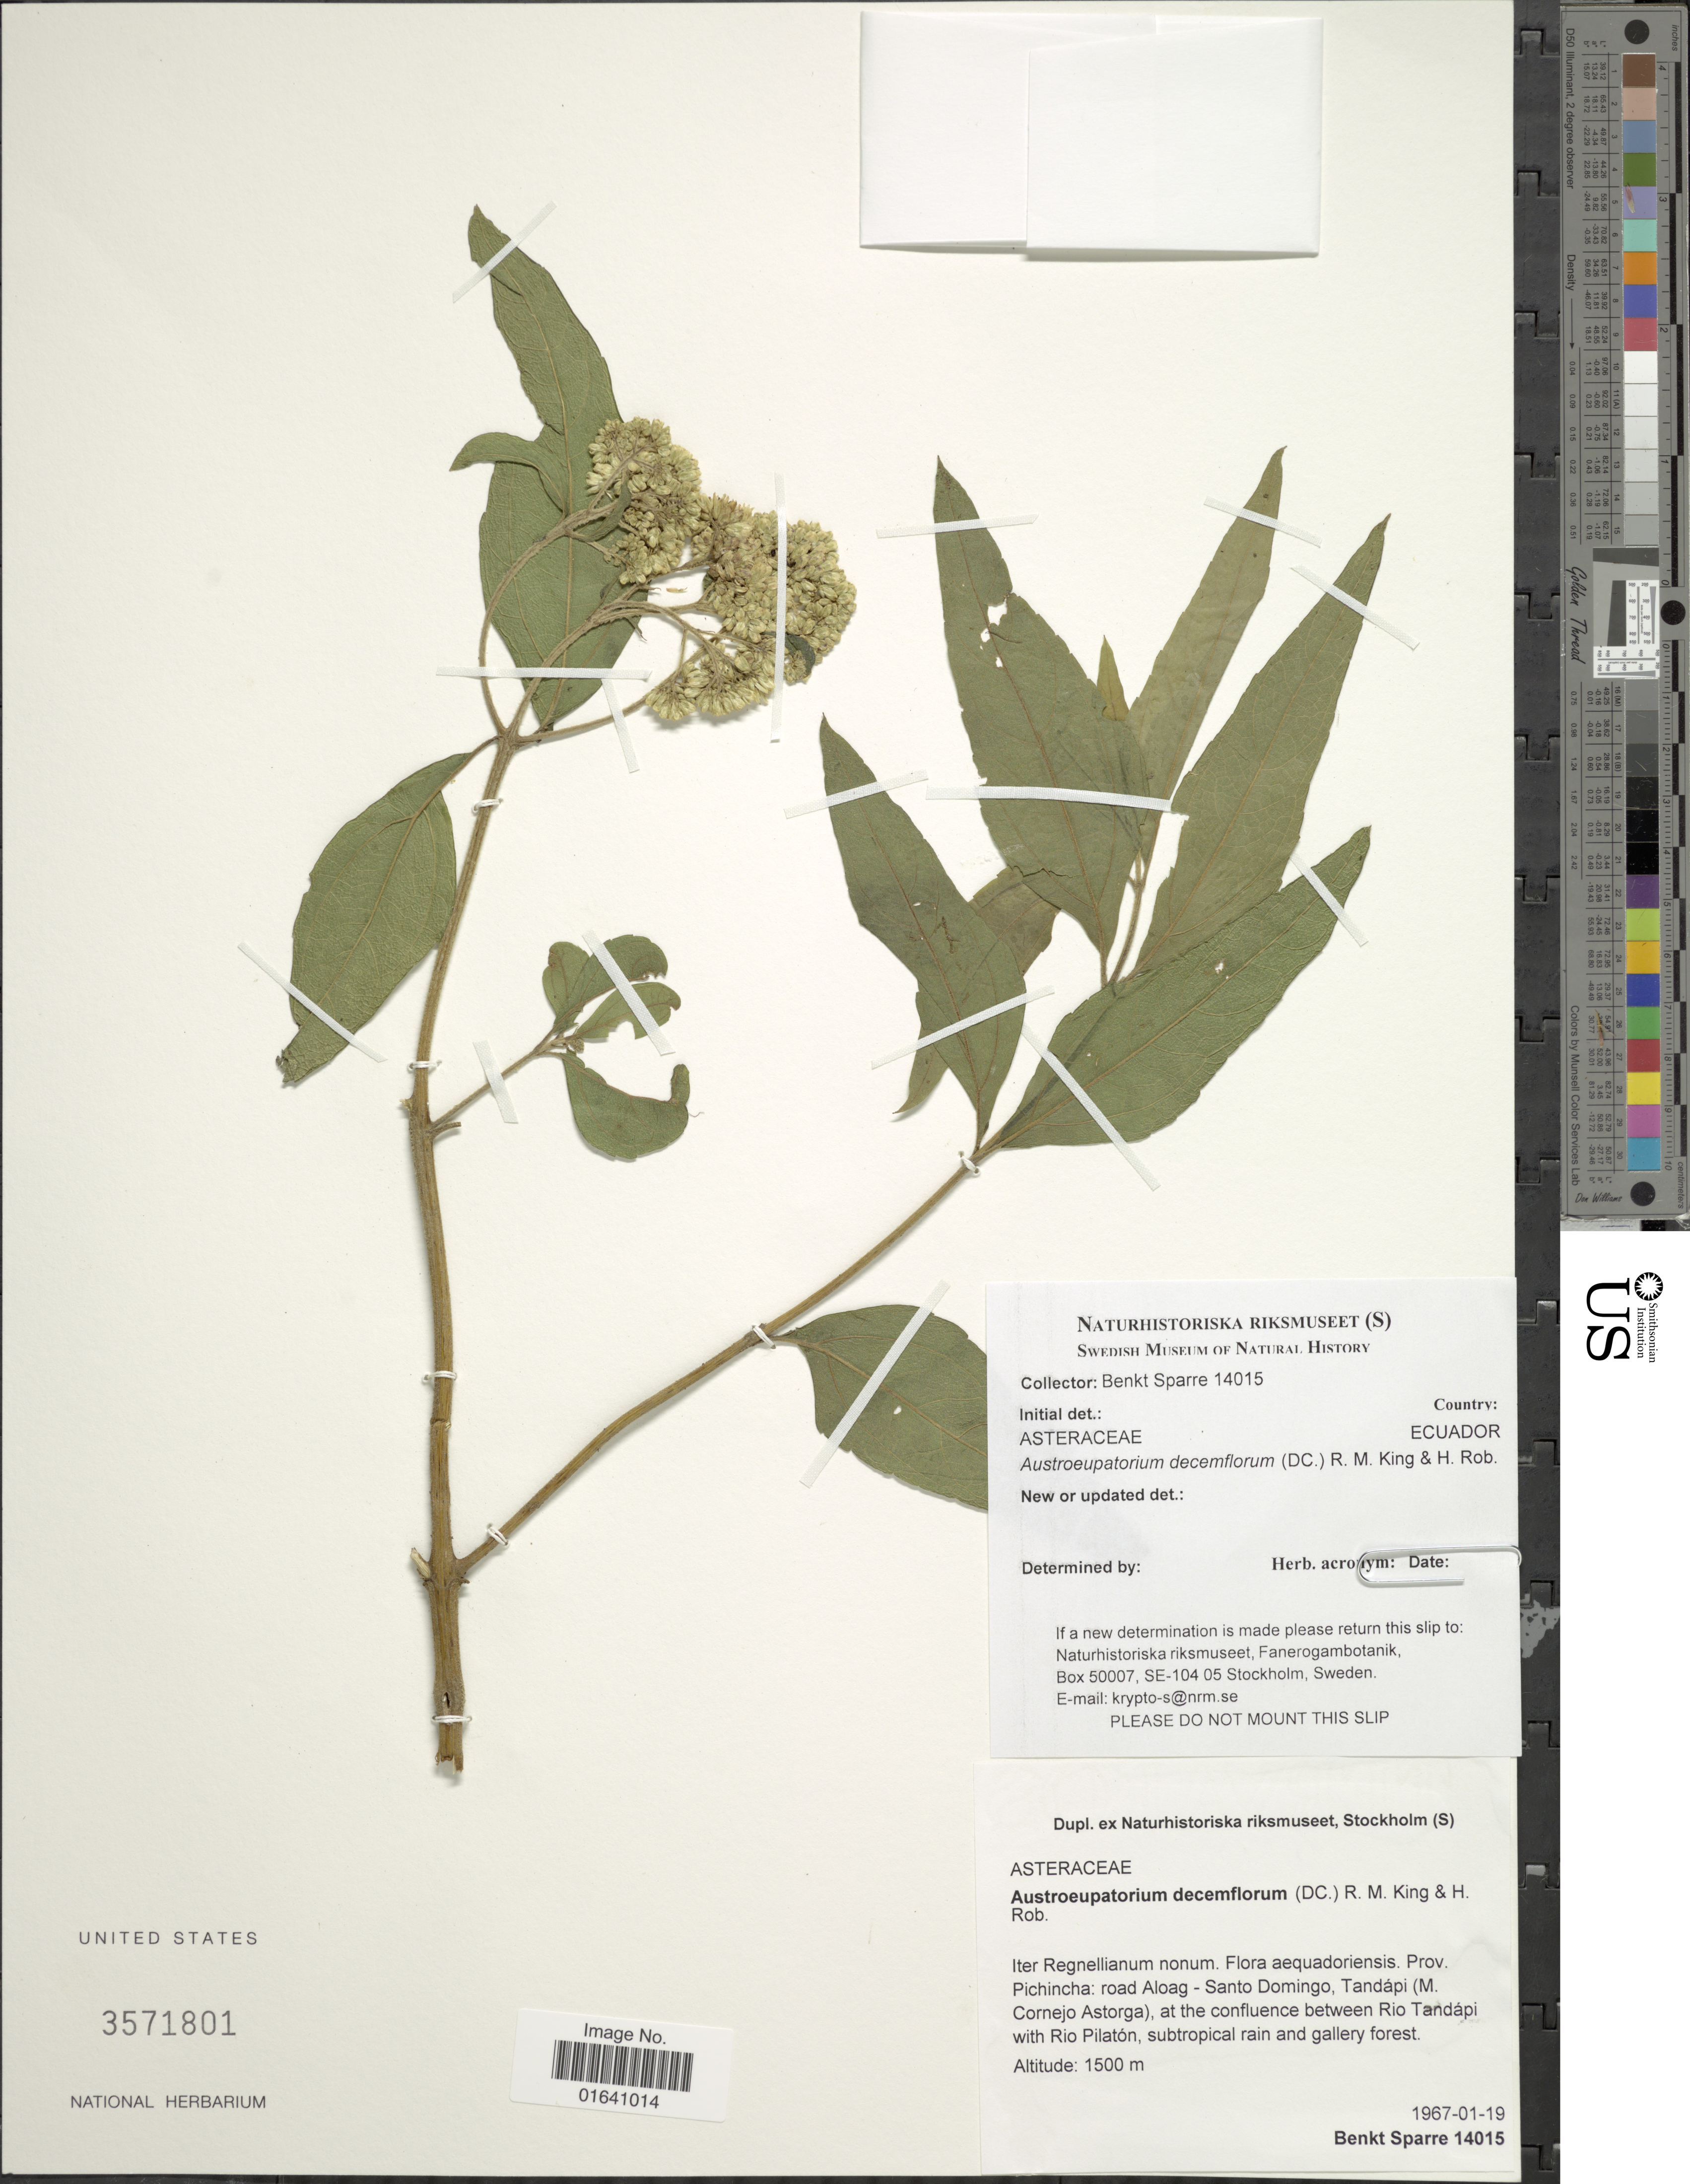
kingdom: Plantae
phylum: Tracheophyta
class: Magnoliopsida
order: Asterales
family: Asteraceae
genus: Austroeupatorium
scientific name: Austroeupatorium decemflorum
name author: (DC.) R.M. King & H. Rob.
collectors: B. Sparre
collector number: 14015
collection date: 1967-01-19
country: Ecuador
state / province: Pichincha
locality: Road Aloag - Santo Domingo, Tandápi (M. Cornejo Astirga), at the confluence between Rio Tandápi with Rio Pilató, subtropica rain and gallery forest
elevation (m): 1500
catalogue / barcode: US 3571801